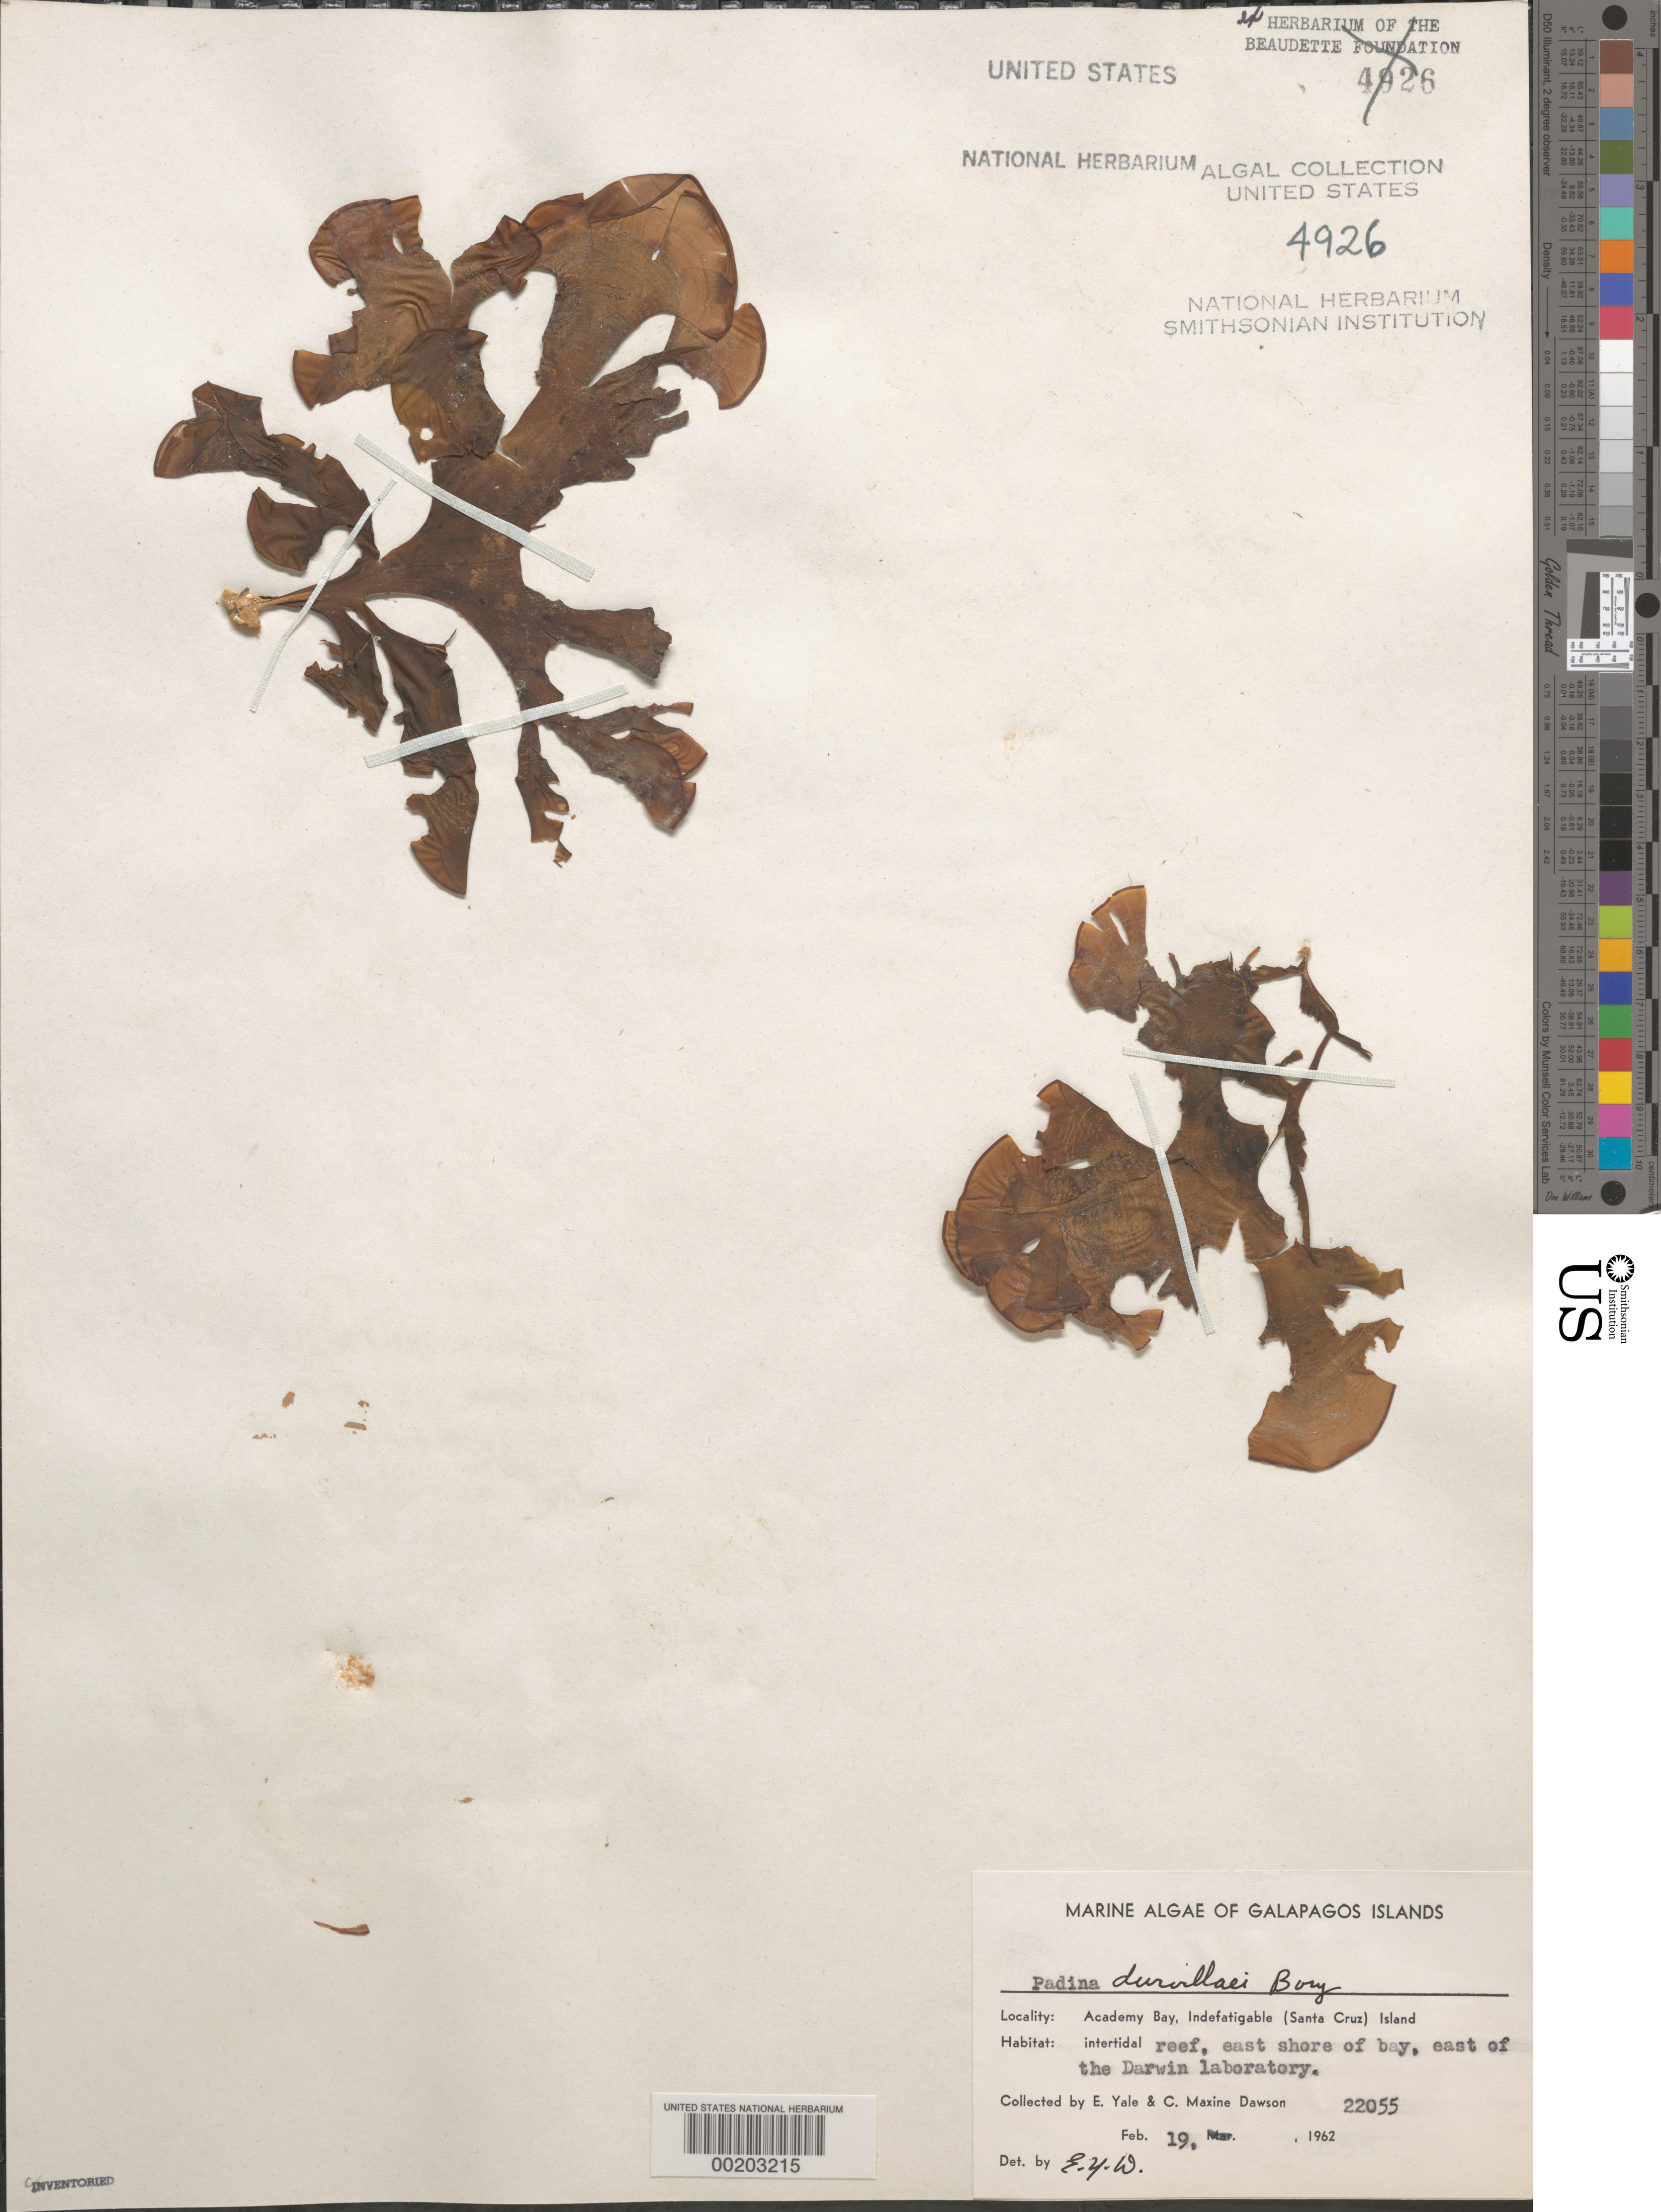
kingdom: Chromista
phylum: Ochrophyta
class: Phaeophyceae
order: Dictyotales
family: Dictyotaceae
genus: Padina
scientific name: Padina durvillaei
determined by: Dawson, E. Y.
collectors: E. Y. Dawson & C. M. Dawson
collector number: EYD 22055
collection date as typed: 19 Feb 1962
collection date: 1962-02-19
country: Ecuador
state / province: Colón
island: Santa Cruz [Indefatigable, Chaves]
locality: Academy Bay east of Darwin Station (Darwin Laboratory)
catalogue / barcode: US 4926